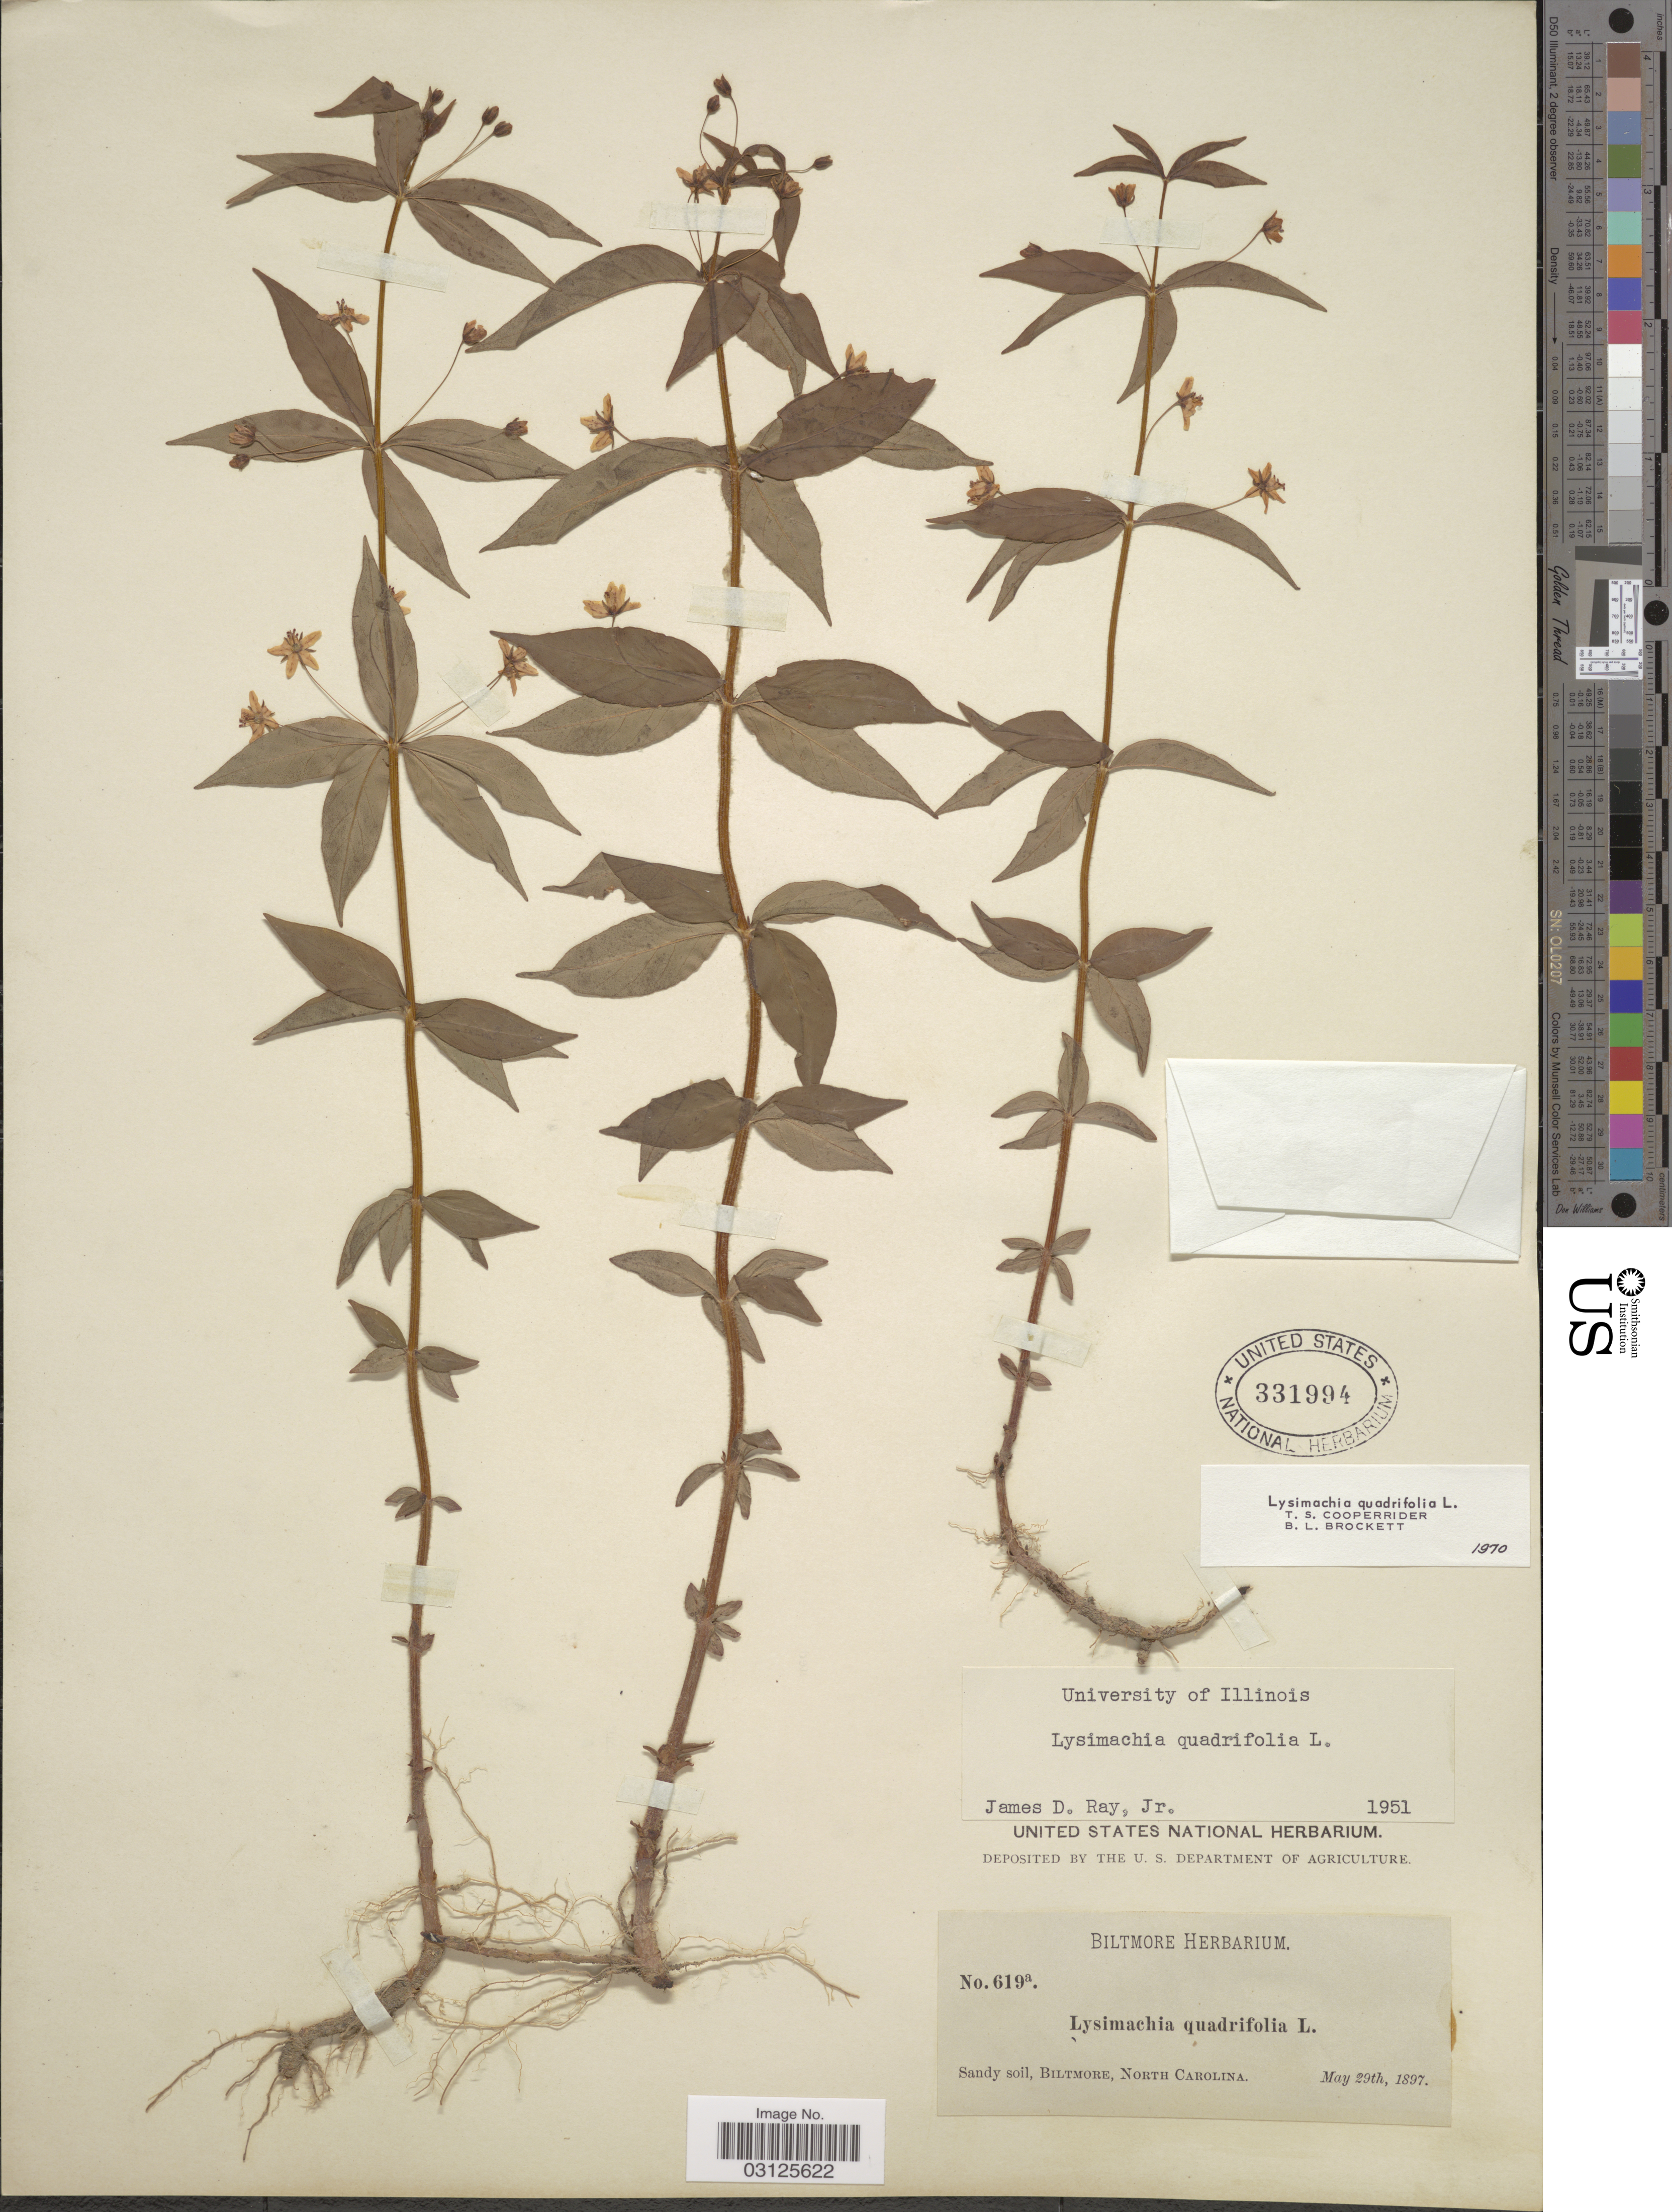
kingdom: Plantae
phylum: Tracheophyta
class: Magnoliopsida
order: Ericales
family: Primulaceae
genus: Lysimachia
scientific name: Lysimachia quadrifolia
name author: L.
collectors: ex herb. Biltmore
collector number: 619a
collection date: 1897-05-29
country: United States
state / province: North Carolina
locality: Biltmore.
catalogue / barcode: US 331994